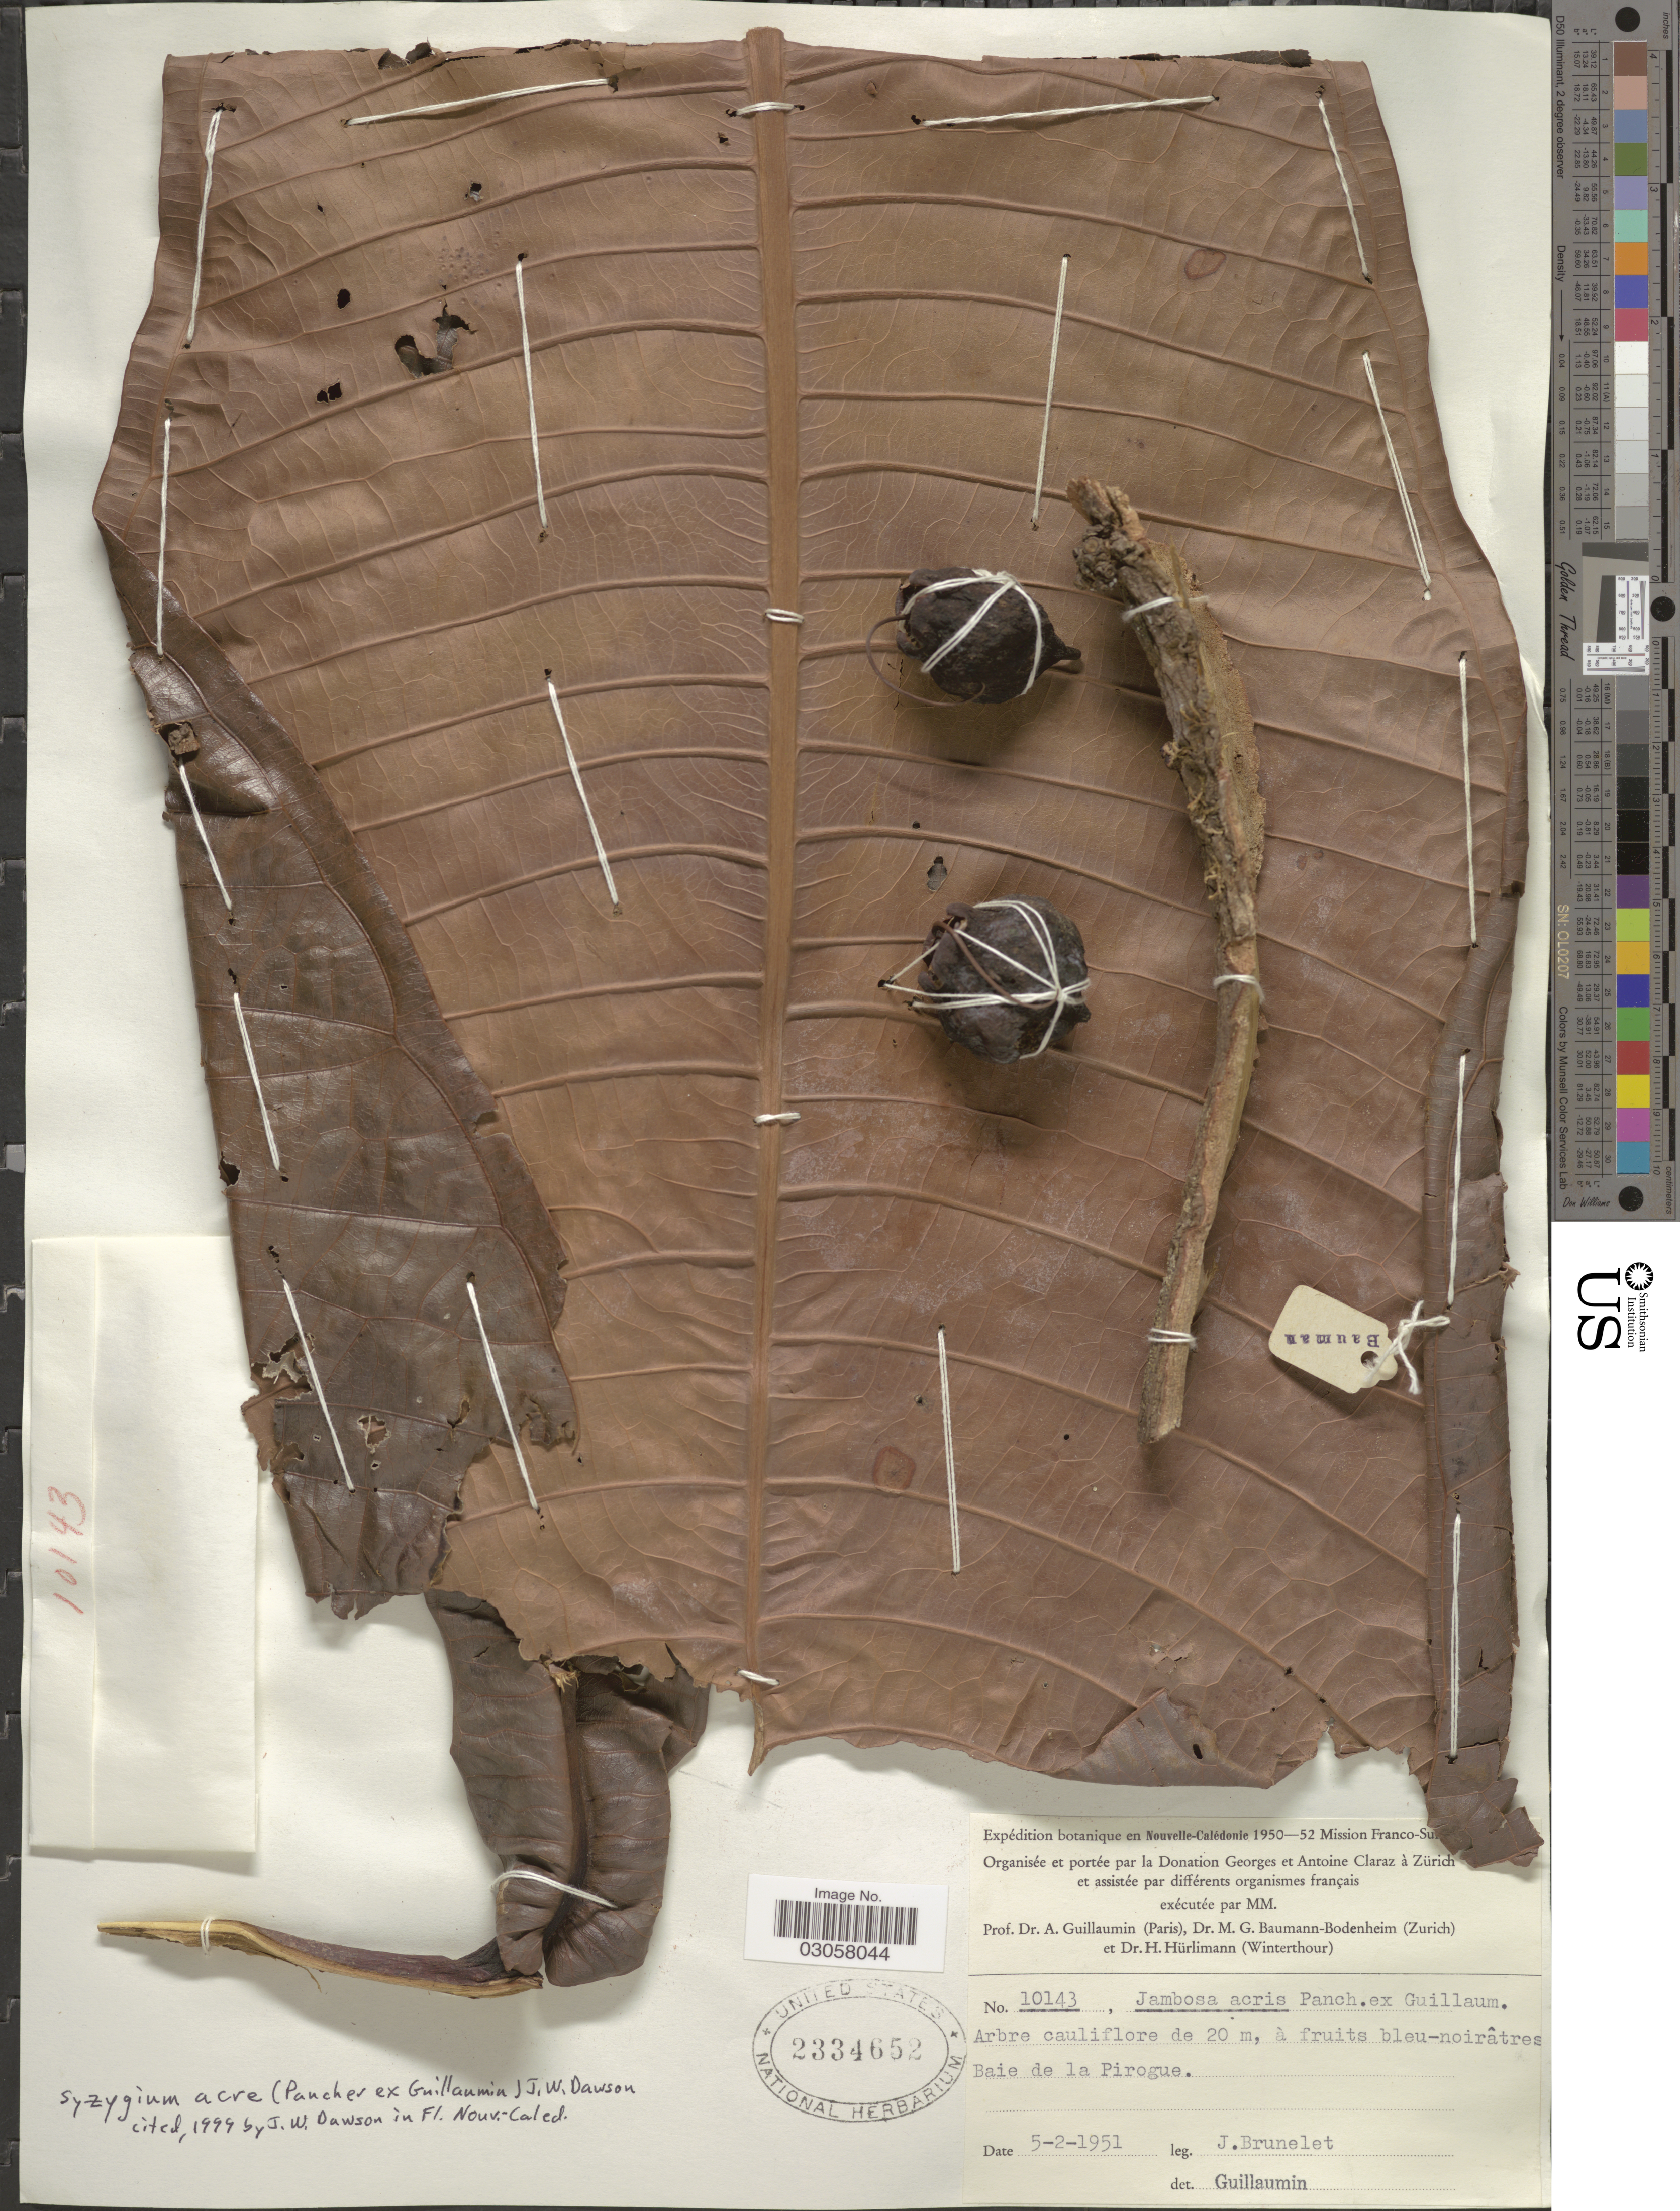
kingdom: Plantae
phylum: Tracheophyta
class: Magnoliopsida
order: Myrtales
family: Myrtaceae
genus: Syzygium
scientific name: Syzygium acre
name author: (Guillaumin) J.W. Dawson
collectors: J. Brunelet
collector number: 10143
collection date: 1951-02-05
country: New Caledonia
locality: Baie de la Pirogue.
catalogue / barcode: US 2334652